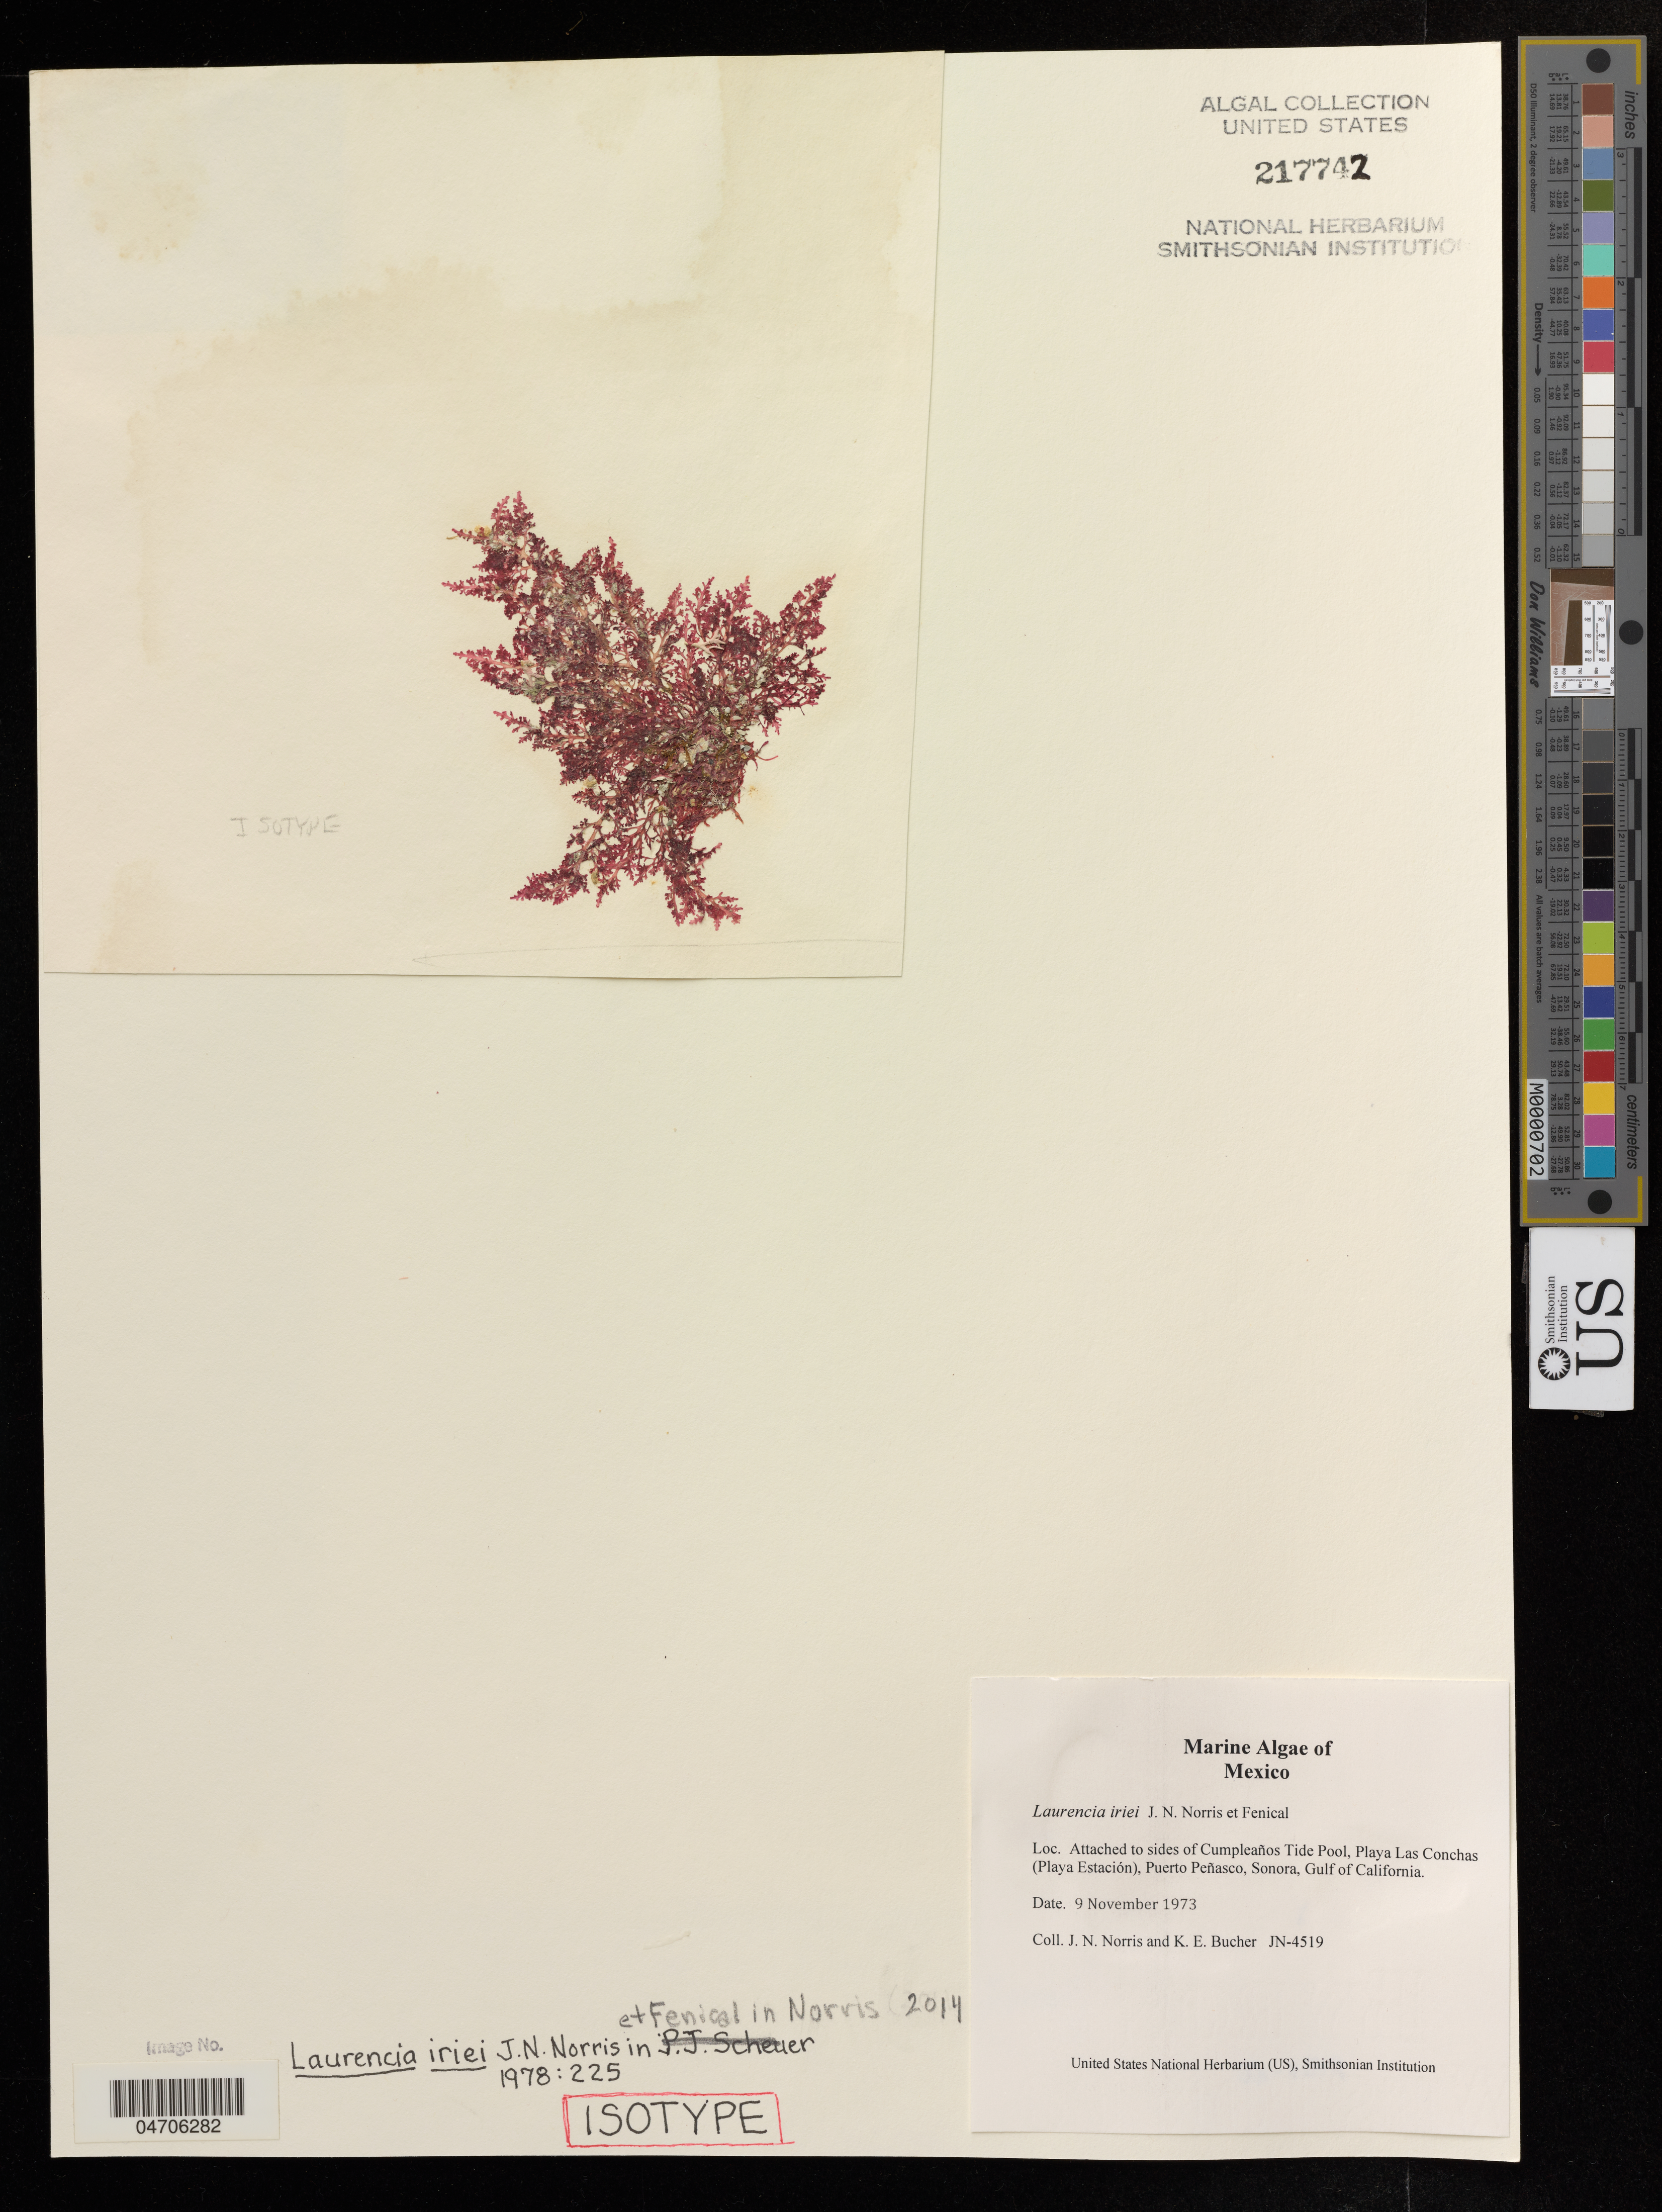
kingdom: Plantae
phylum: Rhodophyta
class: Florideophyceae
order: Ceramiales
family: Rhodomelaceae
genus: Laurencia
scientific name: Laurencia iriei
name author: J.N. Norris & Fenical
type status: Isotype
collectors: J. N. Norris & K. E. Bucher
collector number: JN-4519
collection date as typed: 09 Nov 1973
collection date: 1973-11-09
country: Mexico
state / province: Sonora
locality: Playa Estacion, Puerto Penasco, Cumpleanos Tide Pool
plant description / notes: Catalog Number switched from 217747 to 217742 to match type publication.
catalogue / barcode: US 217742